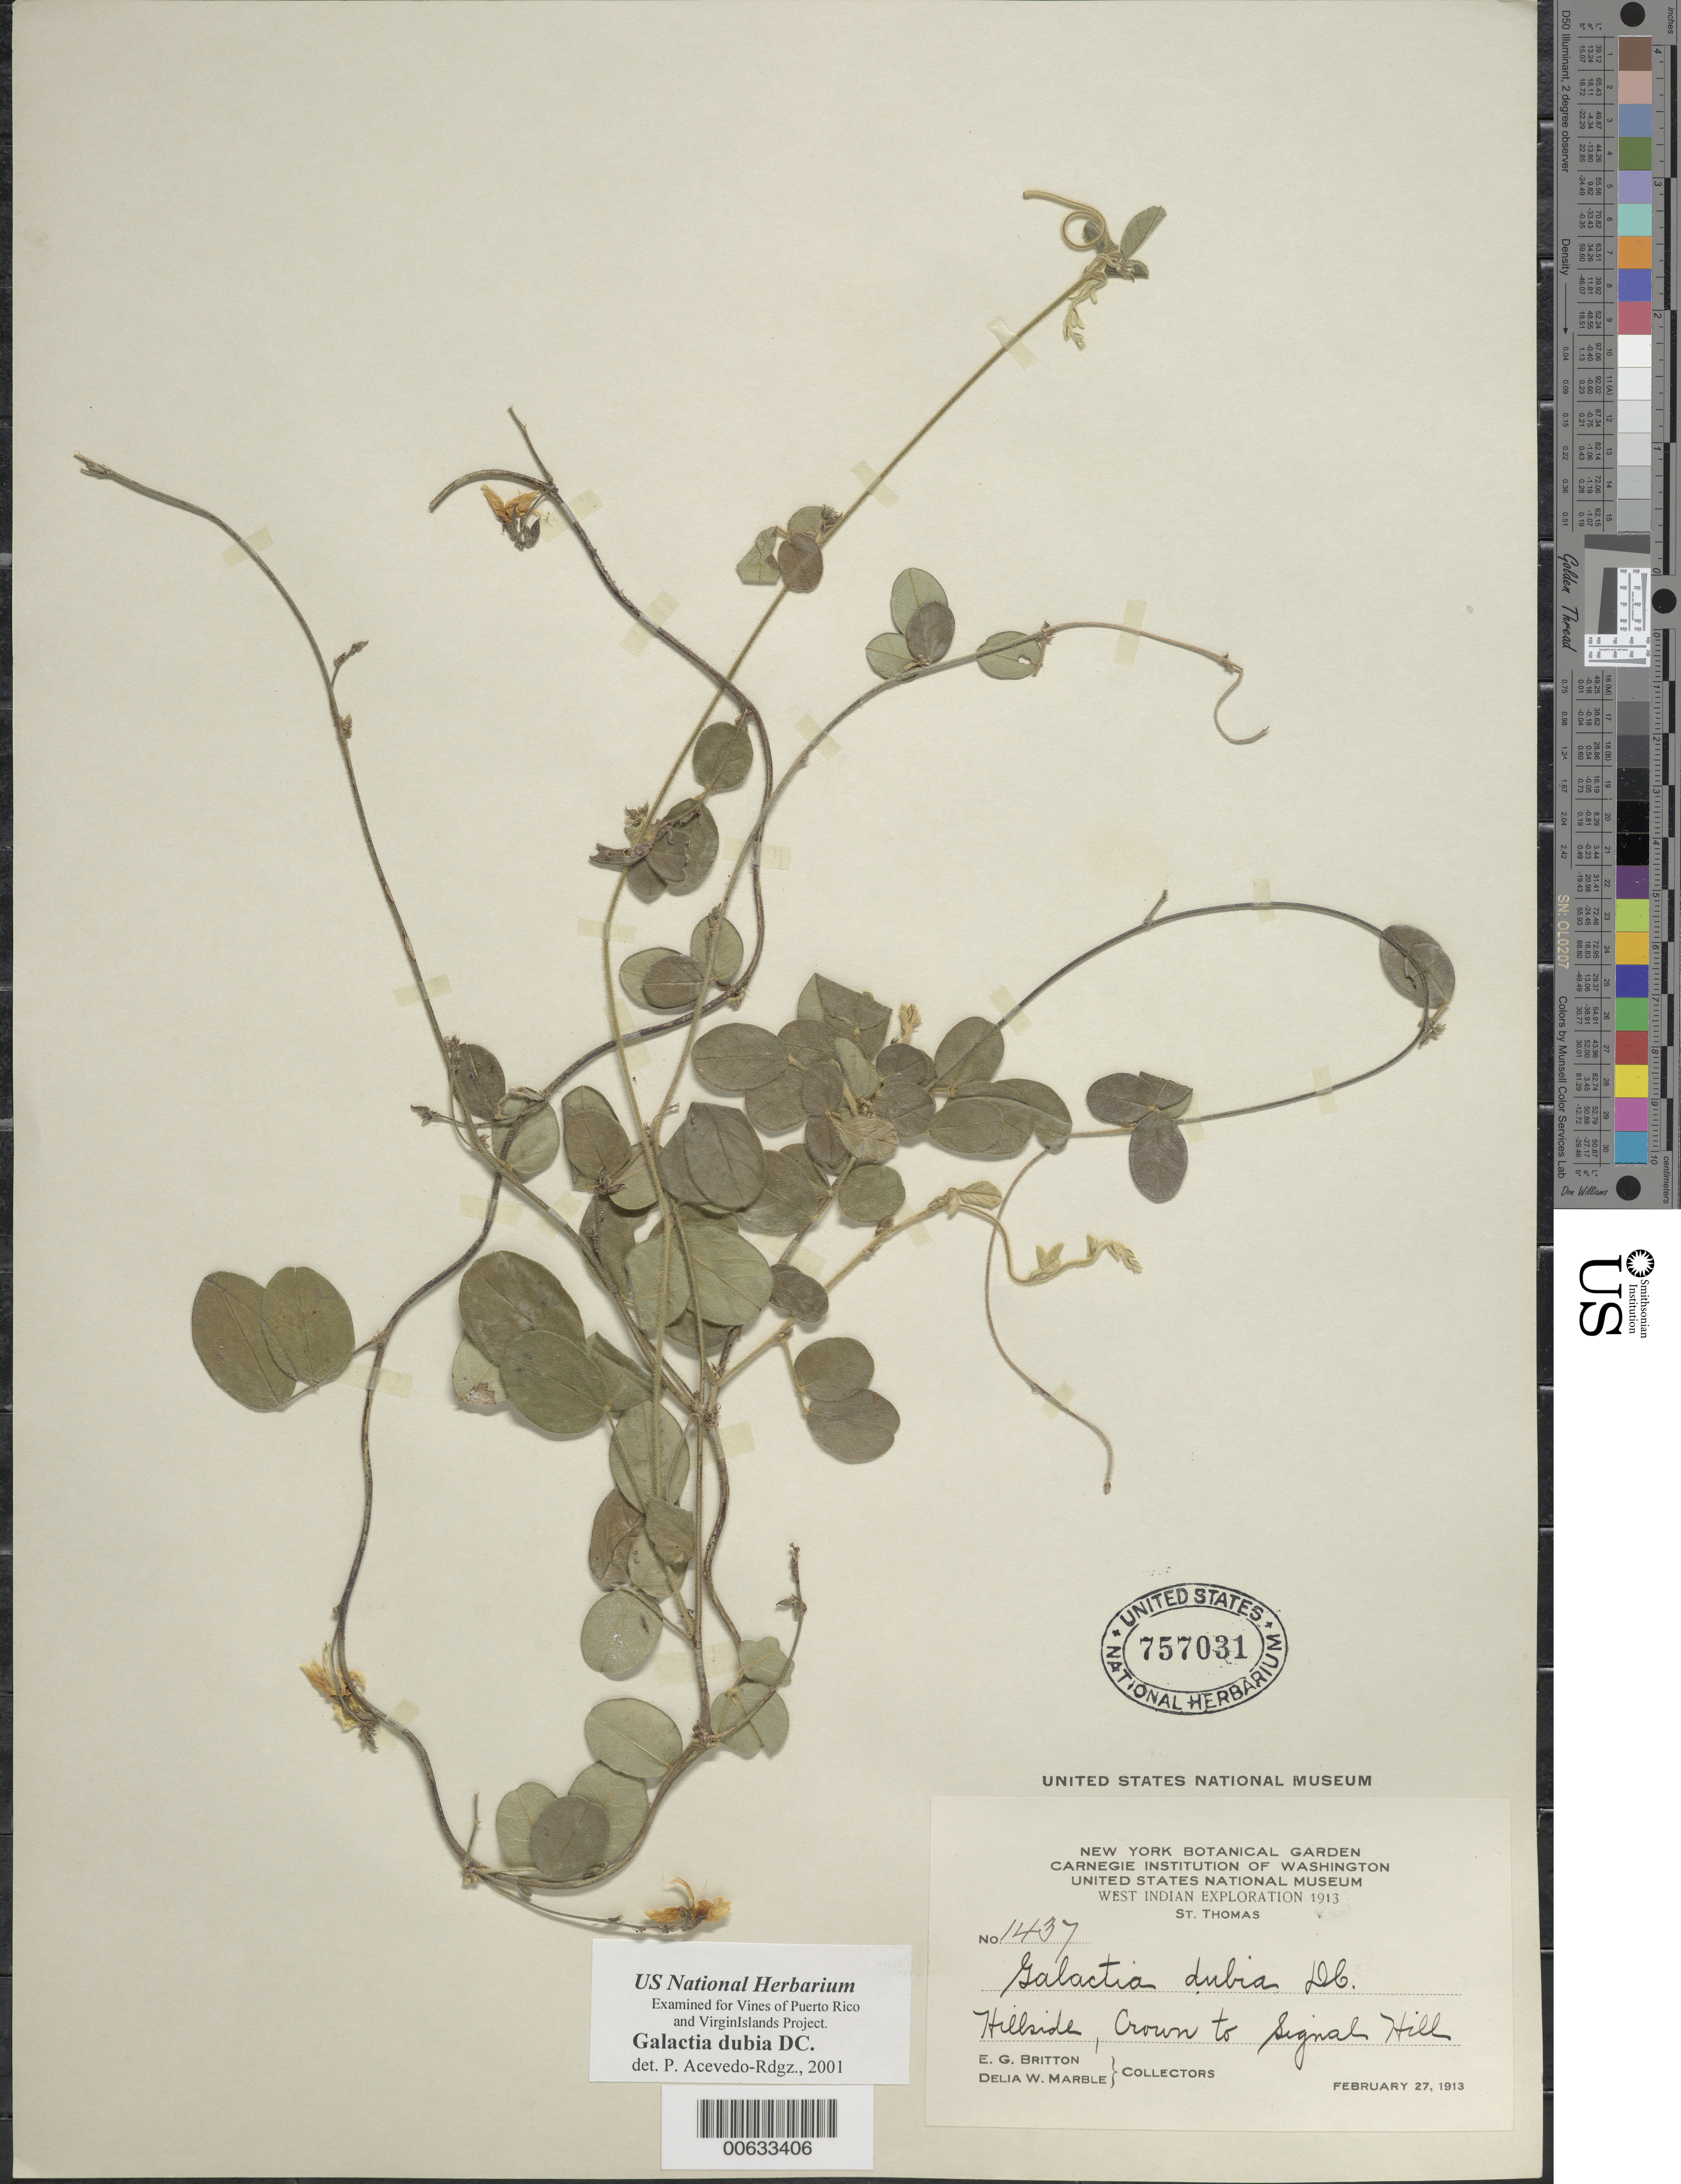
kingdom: Plantae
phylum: Tracheophyta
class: Magnoliopsida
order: Fabales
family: Fabaceae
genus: Galactia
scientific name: Galactia dubia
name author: DC.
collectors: E. G. Britton & D. W. Marble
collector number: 1437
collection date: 1913-02-27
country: U.S. Virgin Islands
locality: West Indian, St. Thomas, Hillside, Crown to Signal Hill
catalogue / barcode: US 757031